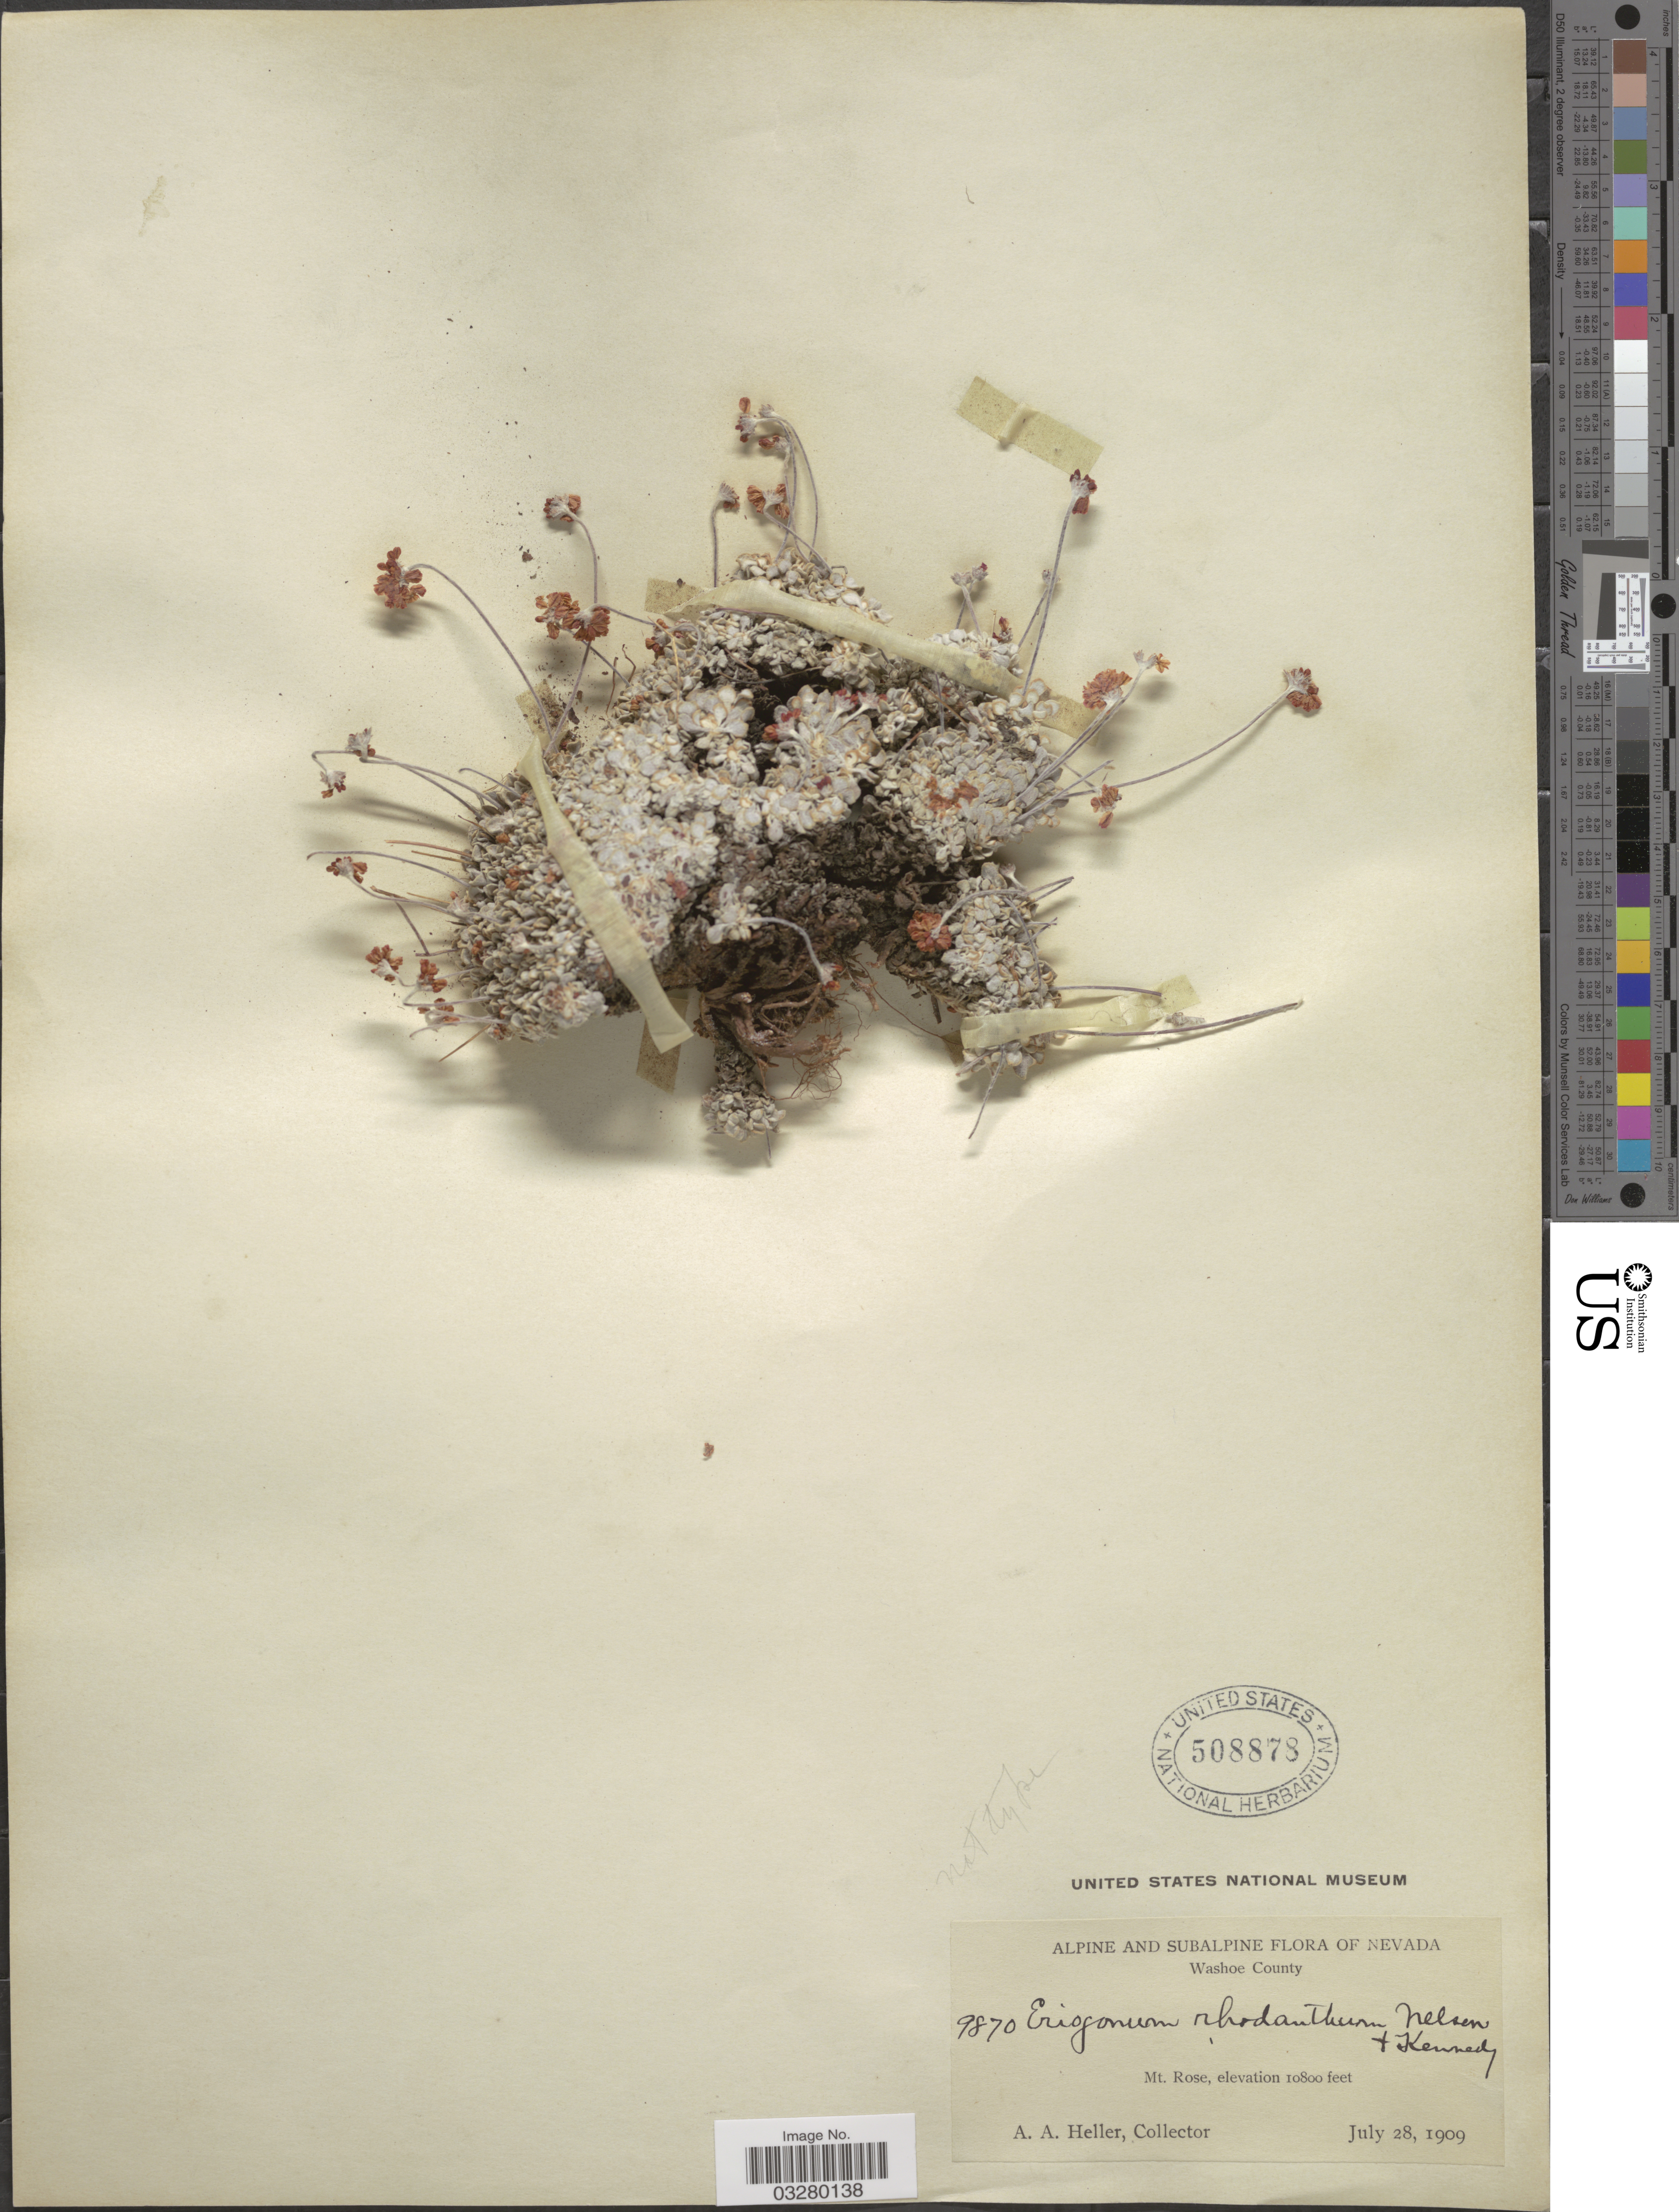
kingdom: Plantae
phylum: Tracheophyta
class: Magnoliopsida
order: Caryophyllales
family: Polygonaceae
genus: Eriogonum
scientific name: Eriogonum rhodanthum var. subracemosum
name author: A. Nelson & P.B. Kenn.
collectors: A. A. Heller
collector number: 9870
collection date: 1909-07-28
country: United States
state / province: Nevada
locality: Alpine and Subalpine. Washoe County. Mt. Rose.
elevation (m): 3292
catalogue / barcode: US 508878